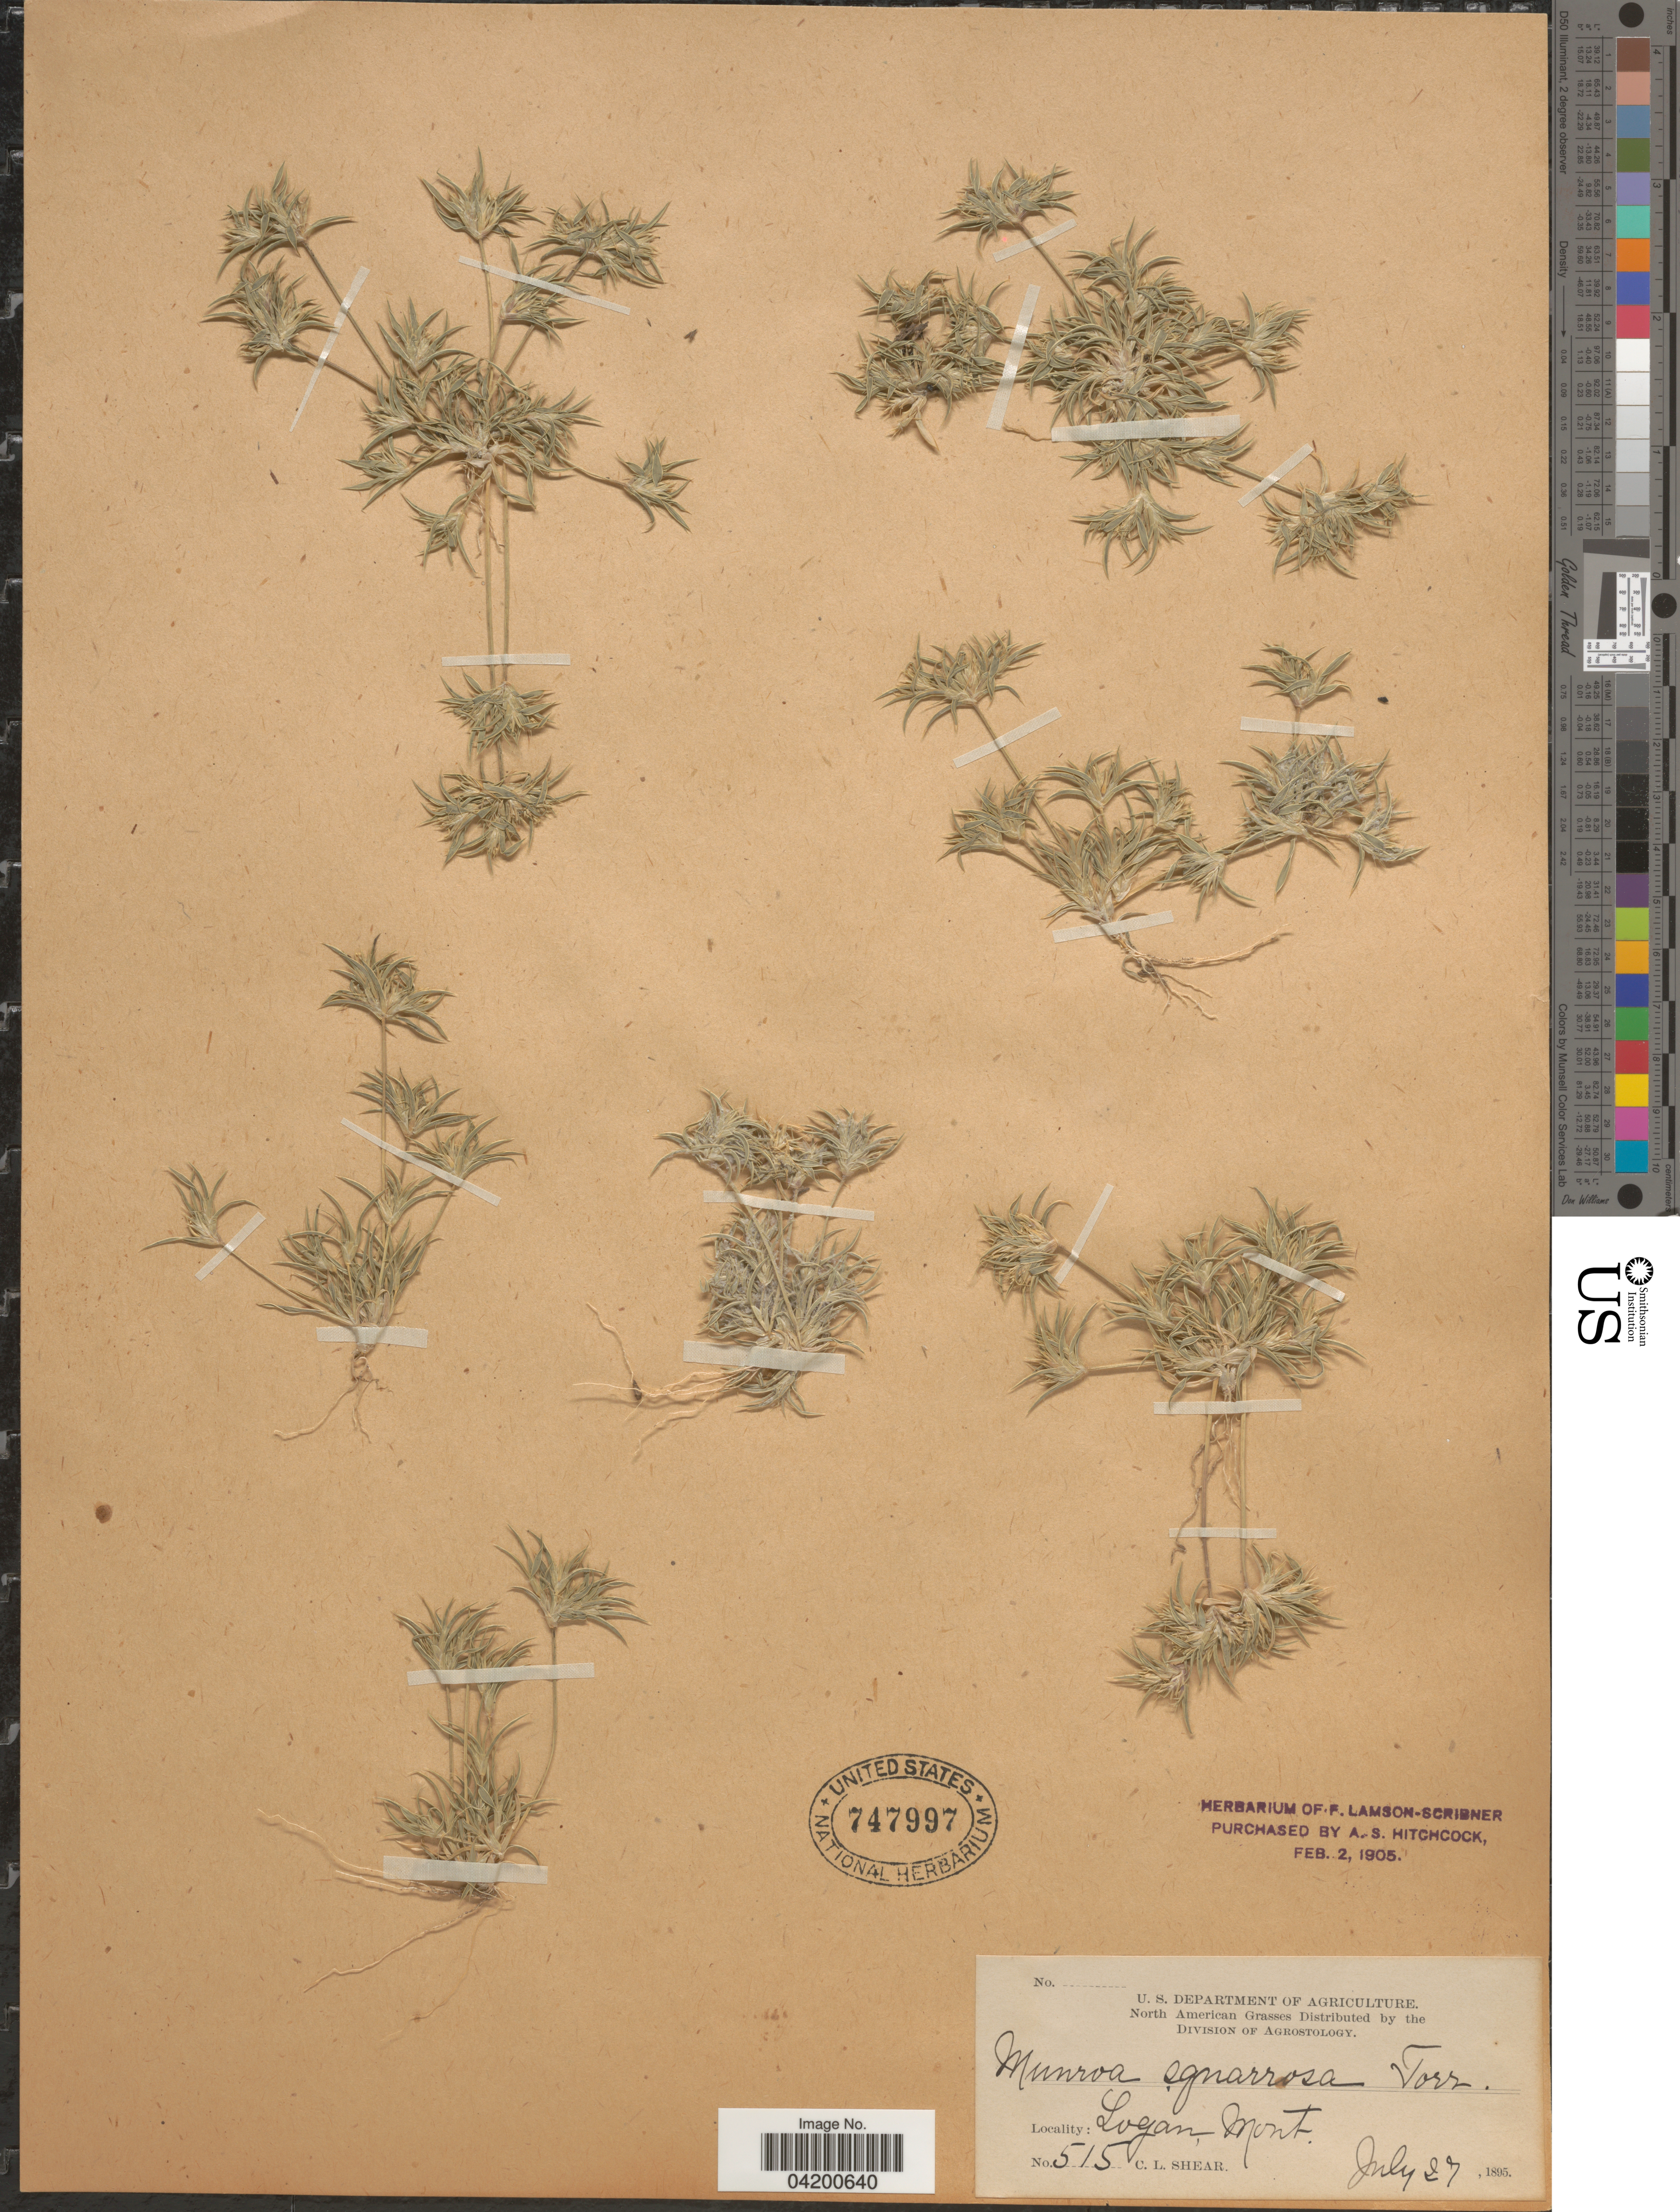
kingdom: Plantae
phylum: Tracheophyta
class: Liliopsida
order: Poales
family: Poaceae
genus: Munroa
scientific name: Munroa squarrosa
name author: (Nutt.) Torr.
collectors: C. L. Shear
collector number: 515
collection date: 1895-07-27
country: United States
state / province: Montana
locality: Logan.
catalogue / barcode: US 747997